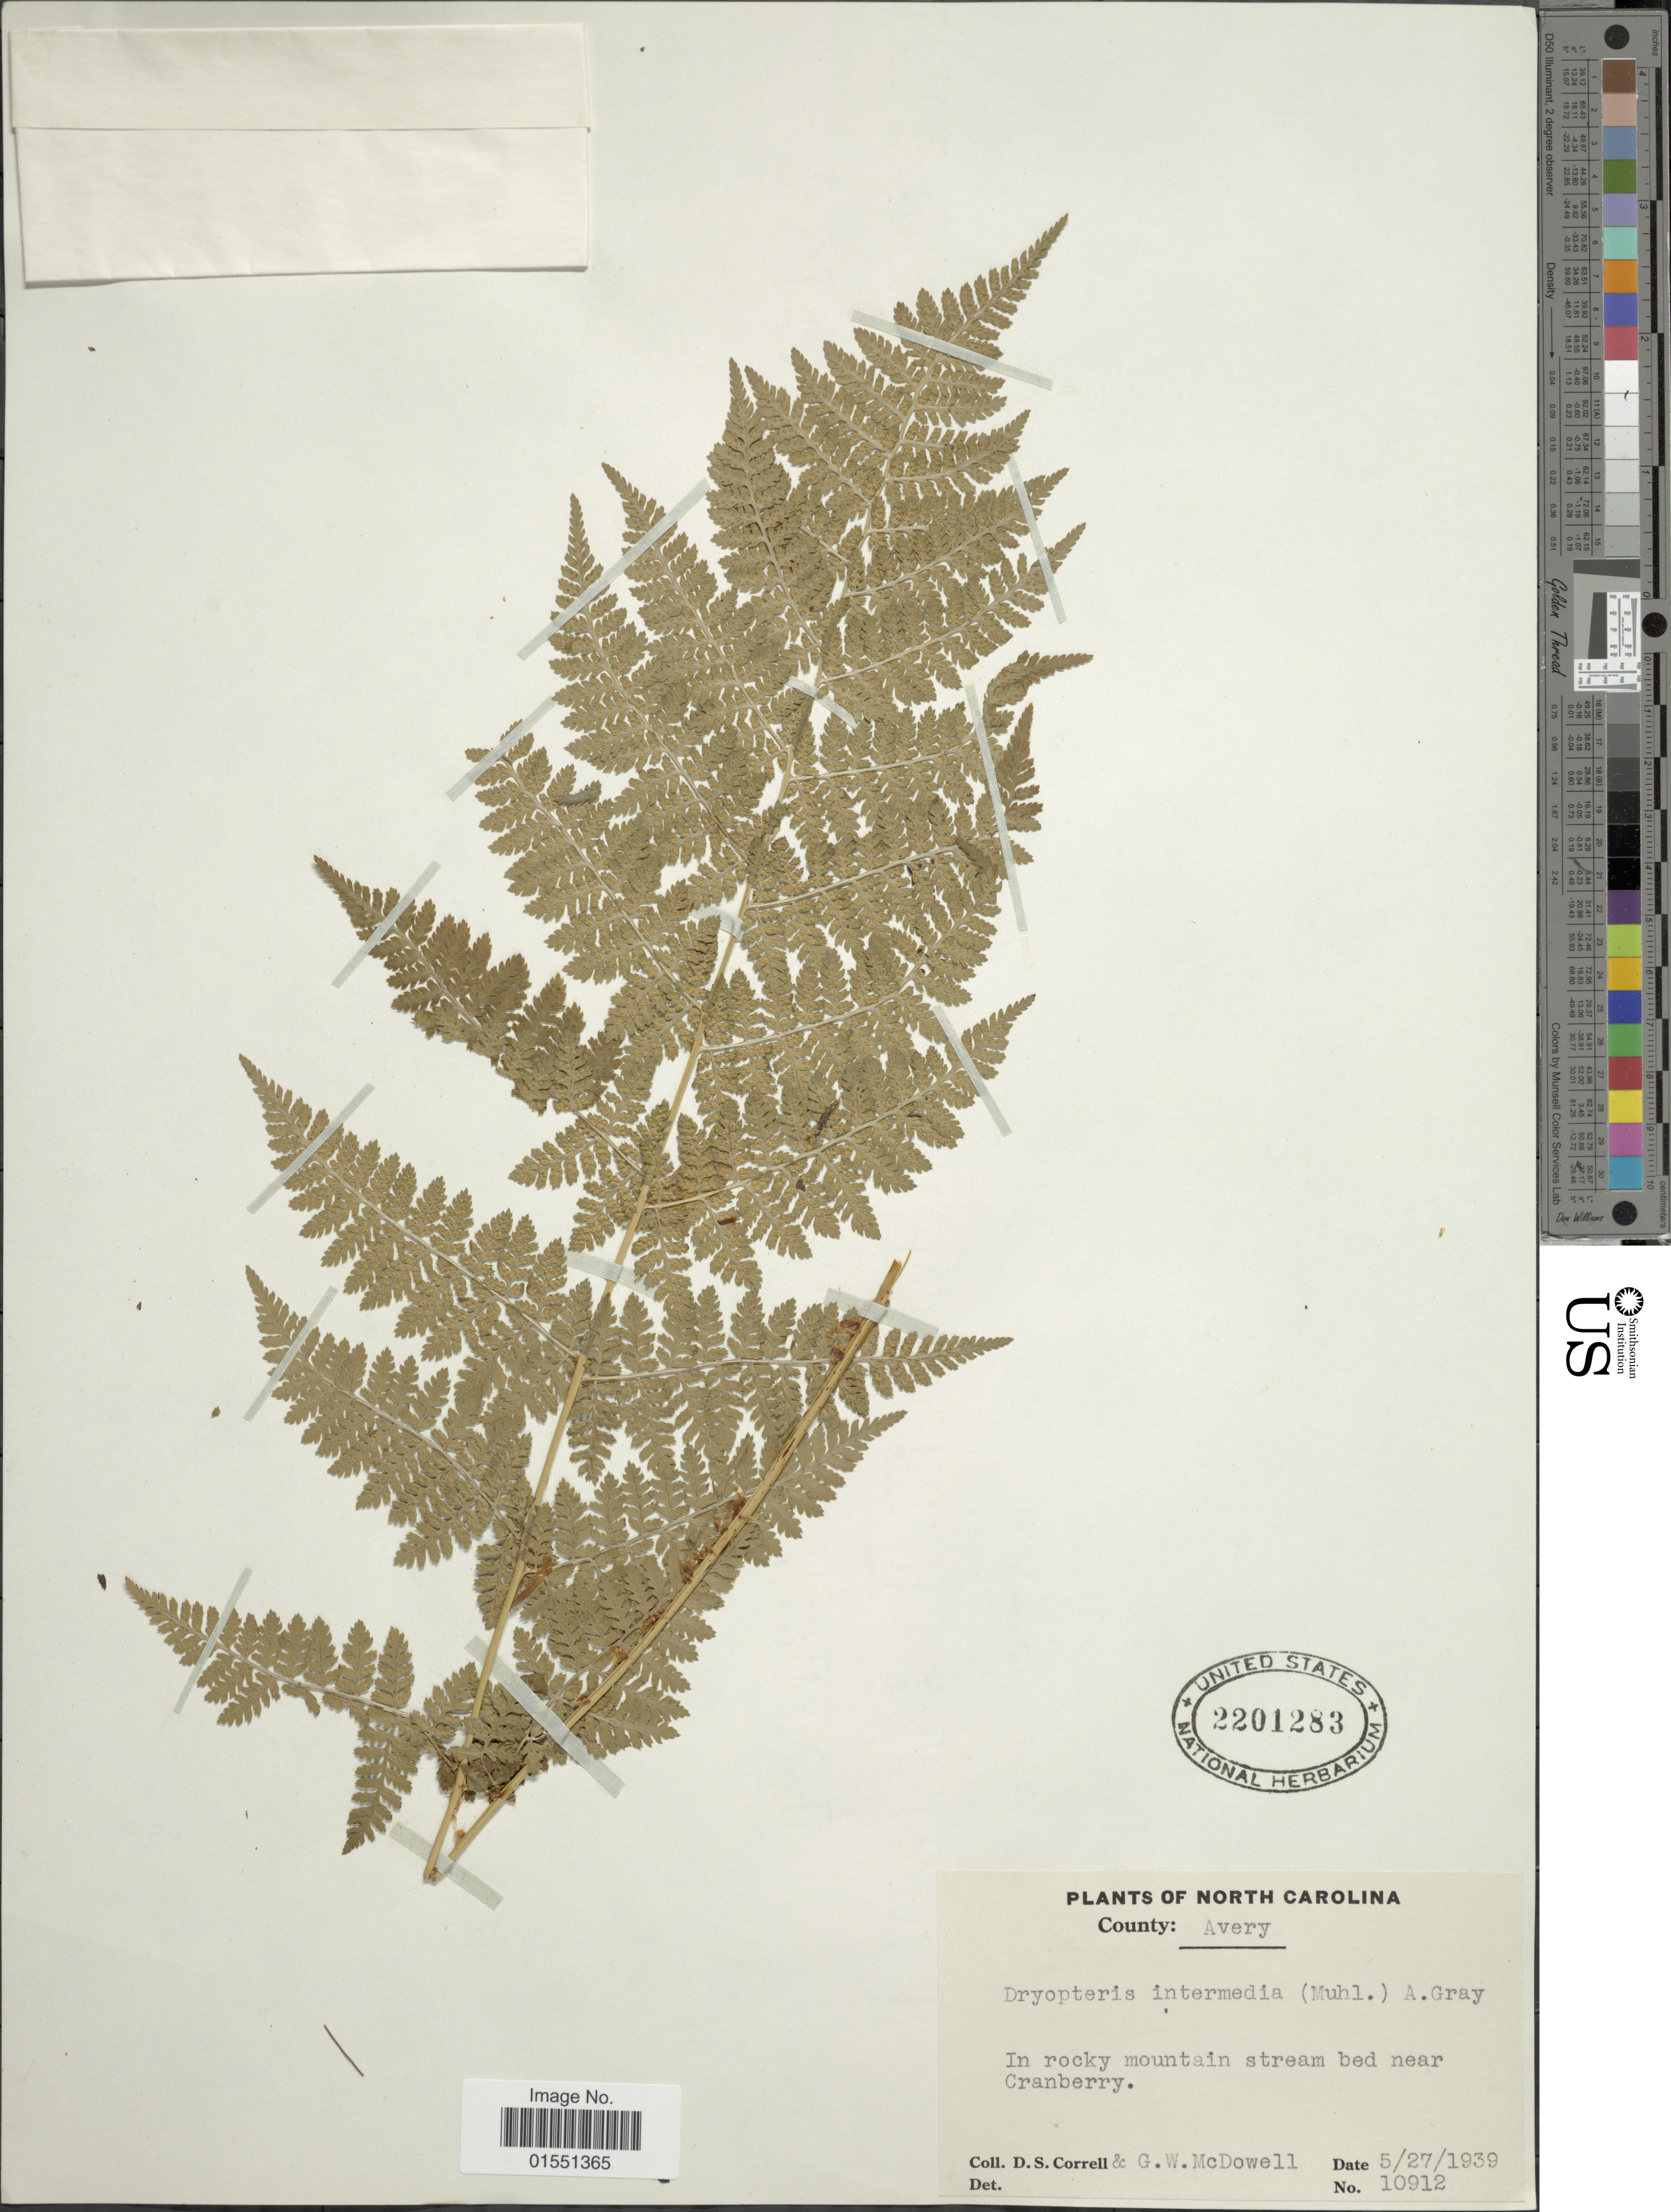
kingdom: Plantae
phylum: Tracheophyta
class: Polypodiopsida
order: Polypodiales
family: Dryopteridaceae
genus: Dryopteris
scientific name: Dryopteris intermedia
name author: (Muhl.) A. Gray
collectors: D. S. Correll & G. McDowell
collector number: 10912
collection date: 1939-05-27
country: United States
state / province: North Carolina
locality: County: Avery. In rocky mountain stream bed near Cranberry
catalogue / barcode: US 2201283